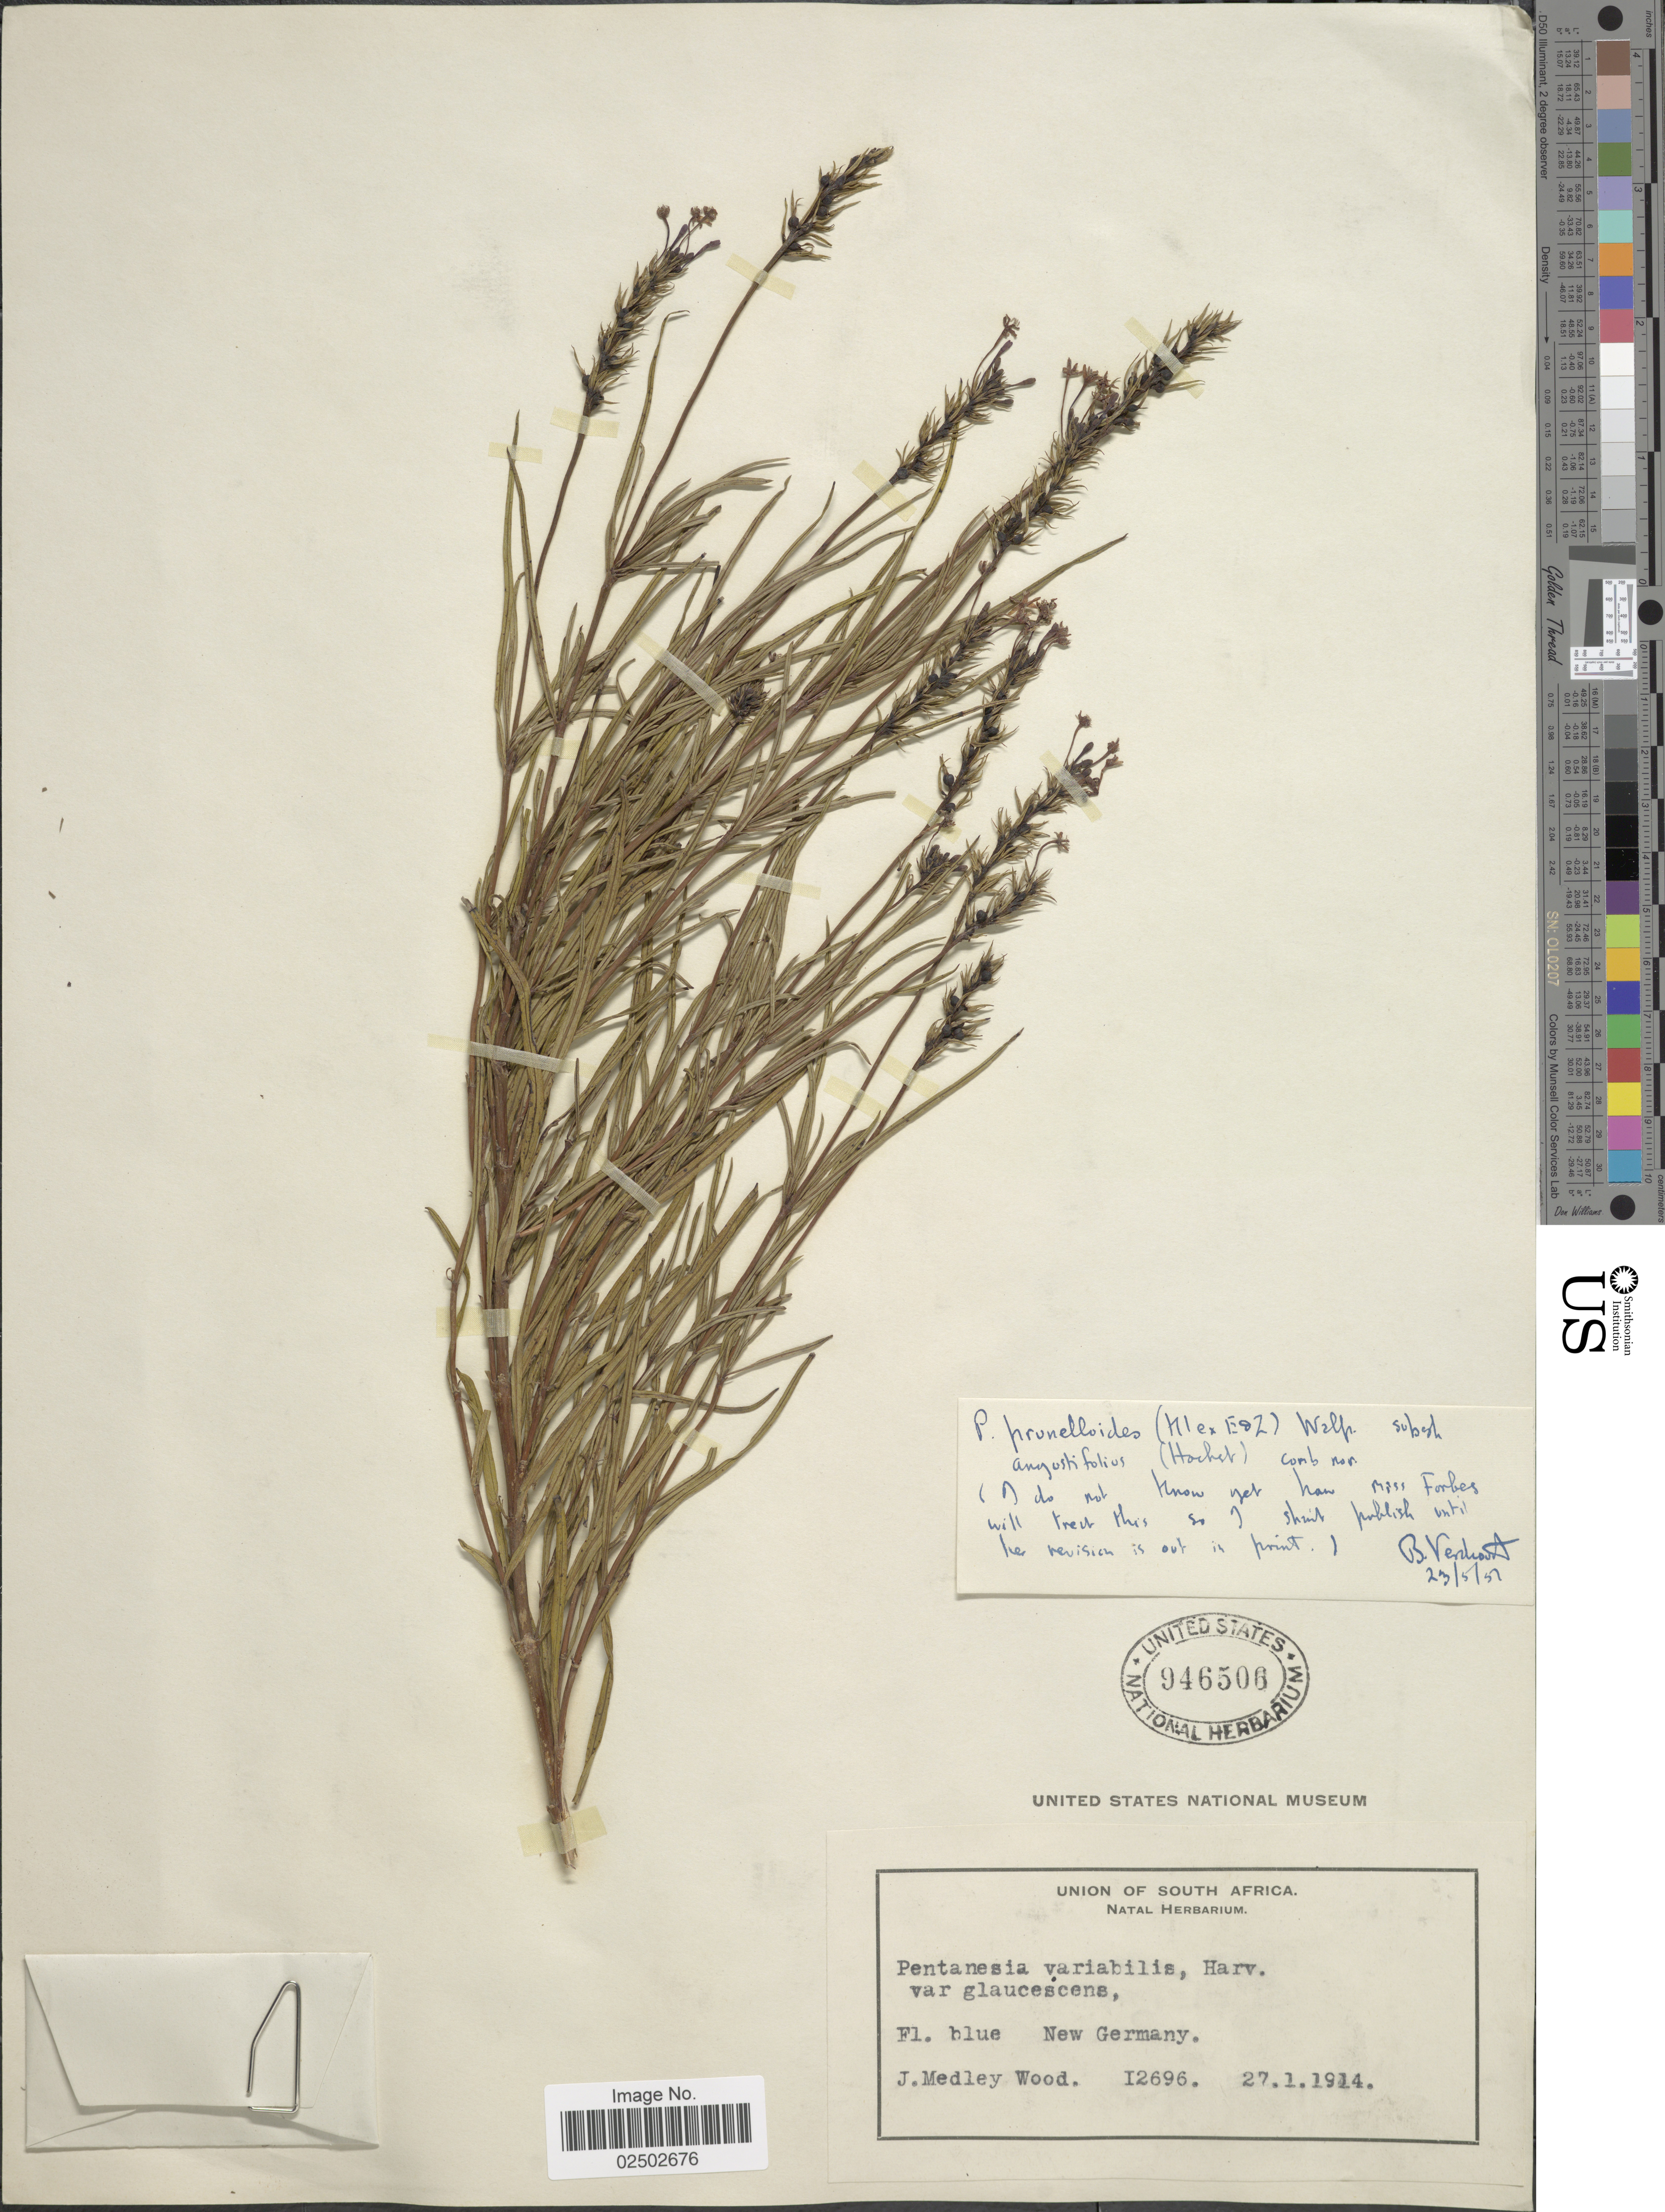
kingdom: Plantae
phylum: Tracheophyta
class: Magnoliopsida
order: Gentianales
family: Rubiaceae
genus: Pentanisia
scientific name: Pentanisia angustifolia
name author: (Hochst.) Hochst.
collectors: J. Medley Wood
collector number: I2696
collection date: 1914-01-27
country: South Africa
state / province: KwaZulu-Natal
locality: New Germany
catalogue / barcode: US 946506